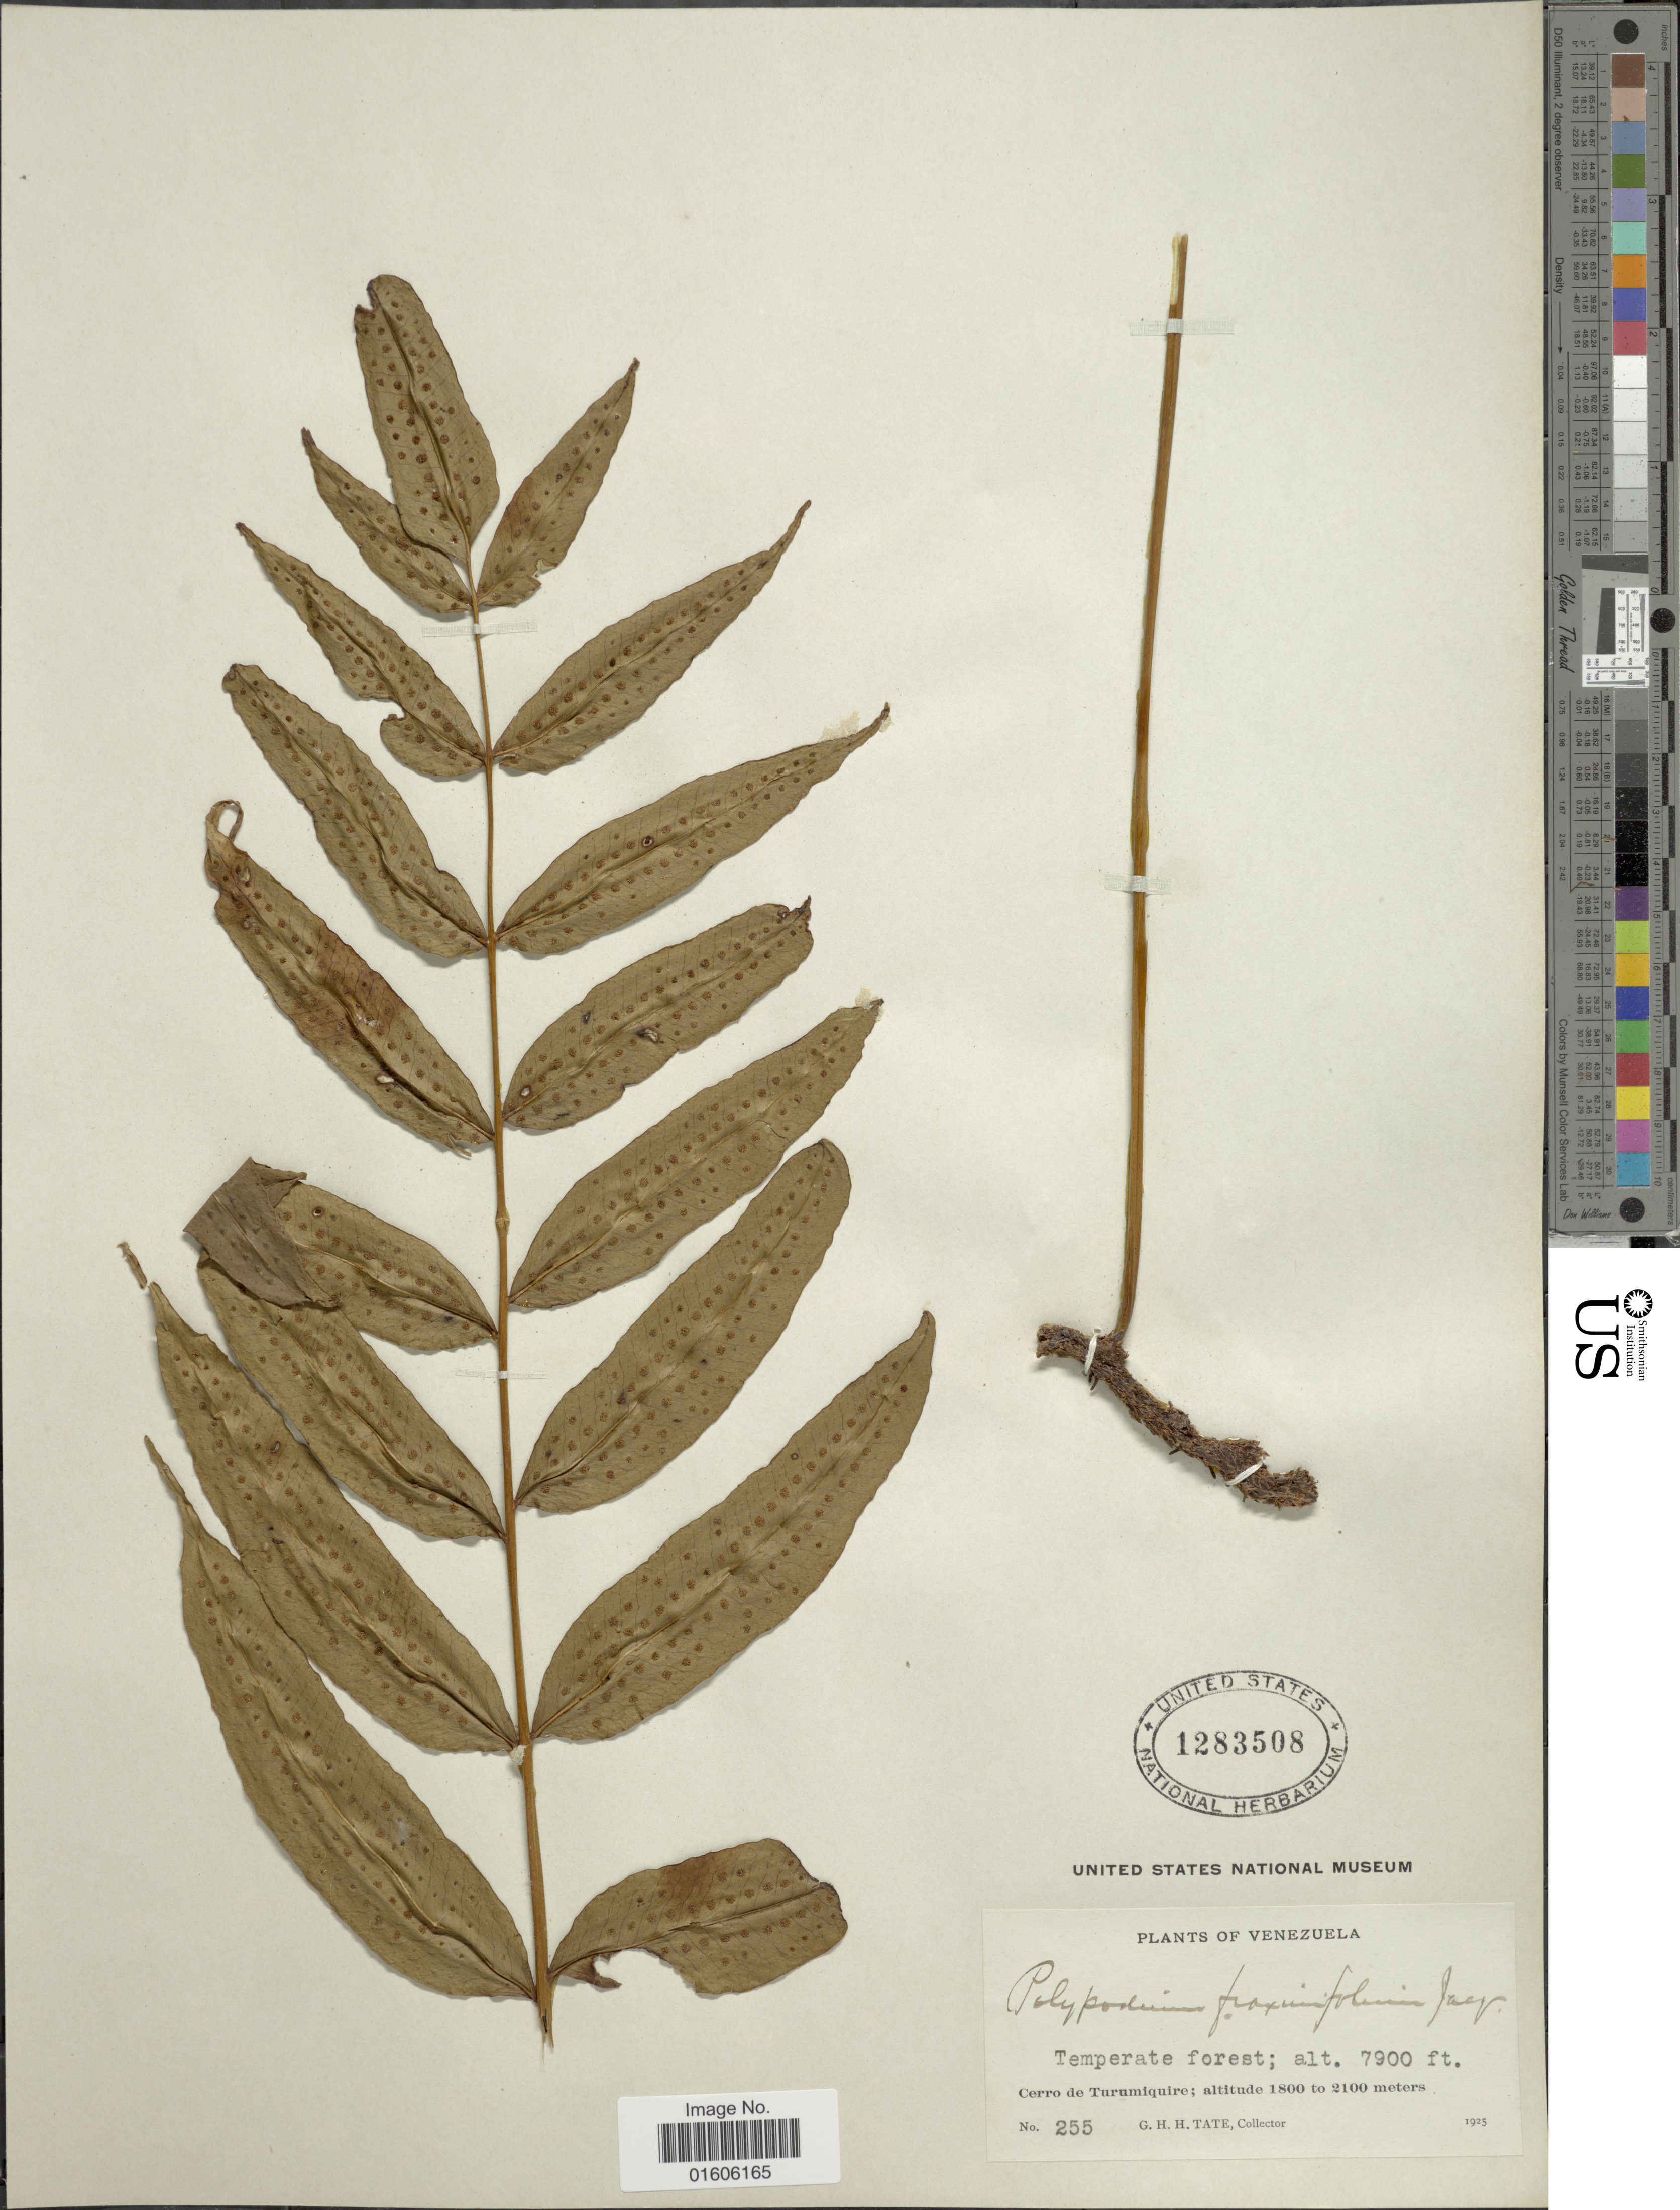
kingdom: Plantae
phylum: Tracheophyta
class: Polypodiopsida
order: Polypodiales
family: Polypodiaceae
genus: Serpocaulon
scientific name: Serpocaulon fraxinifolium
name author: (Jacq.) A.R. Sm.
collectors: G. Tate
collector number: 255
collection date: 1925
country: Venezuela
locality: Cerro de Turumiquire.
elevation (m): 1800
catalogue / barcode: US 1283508